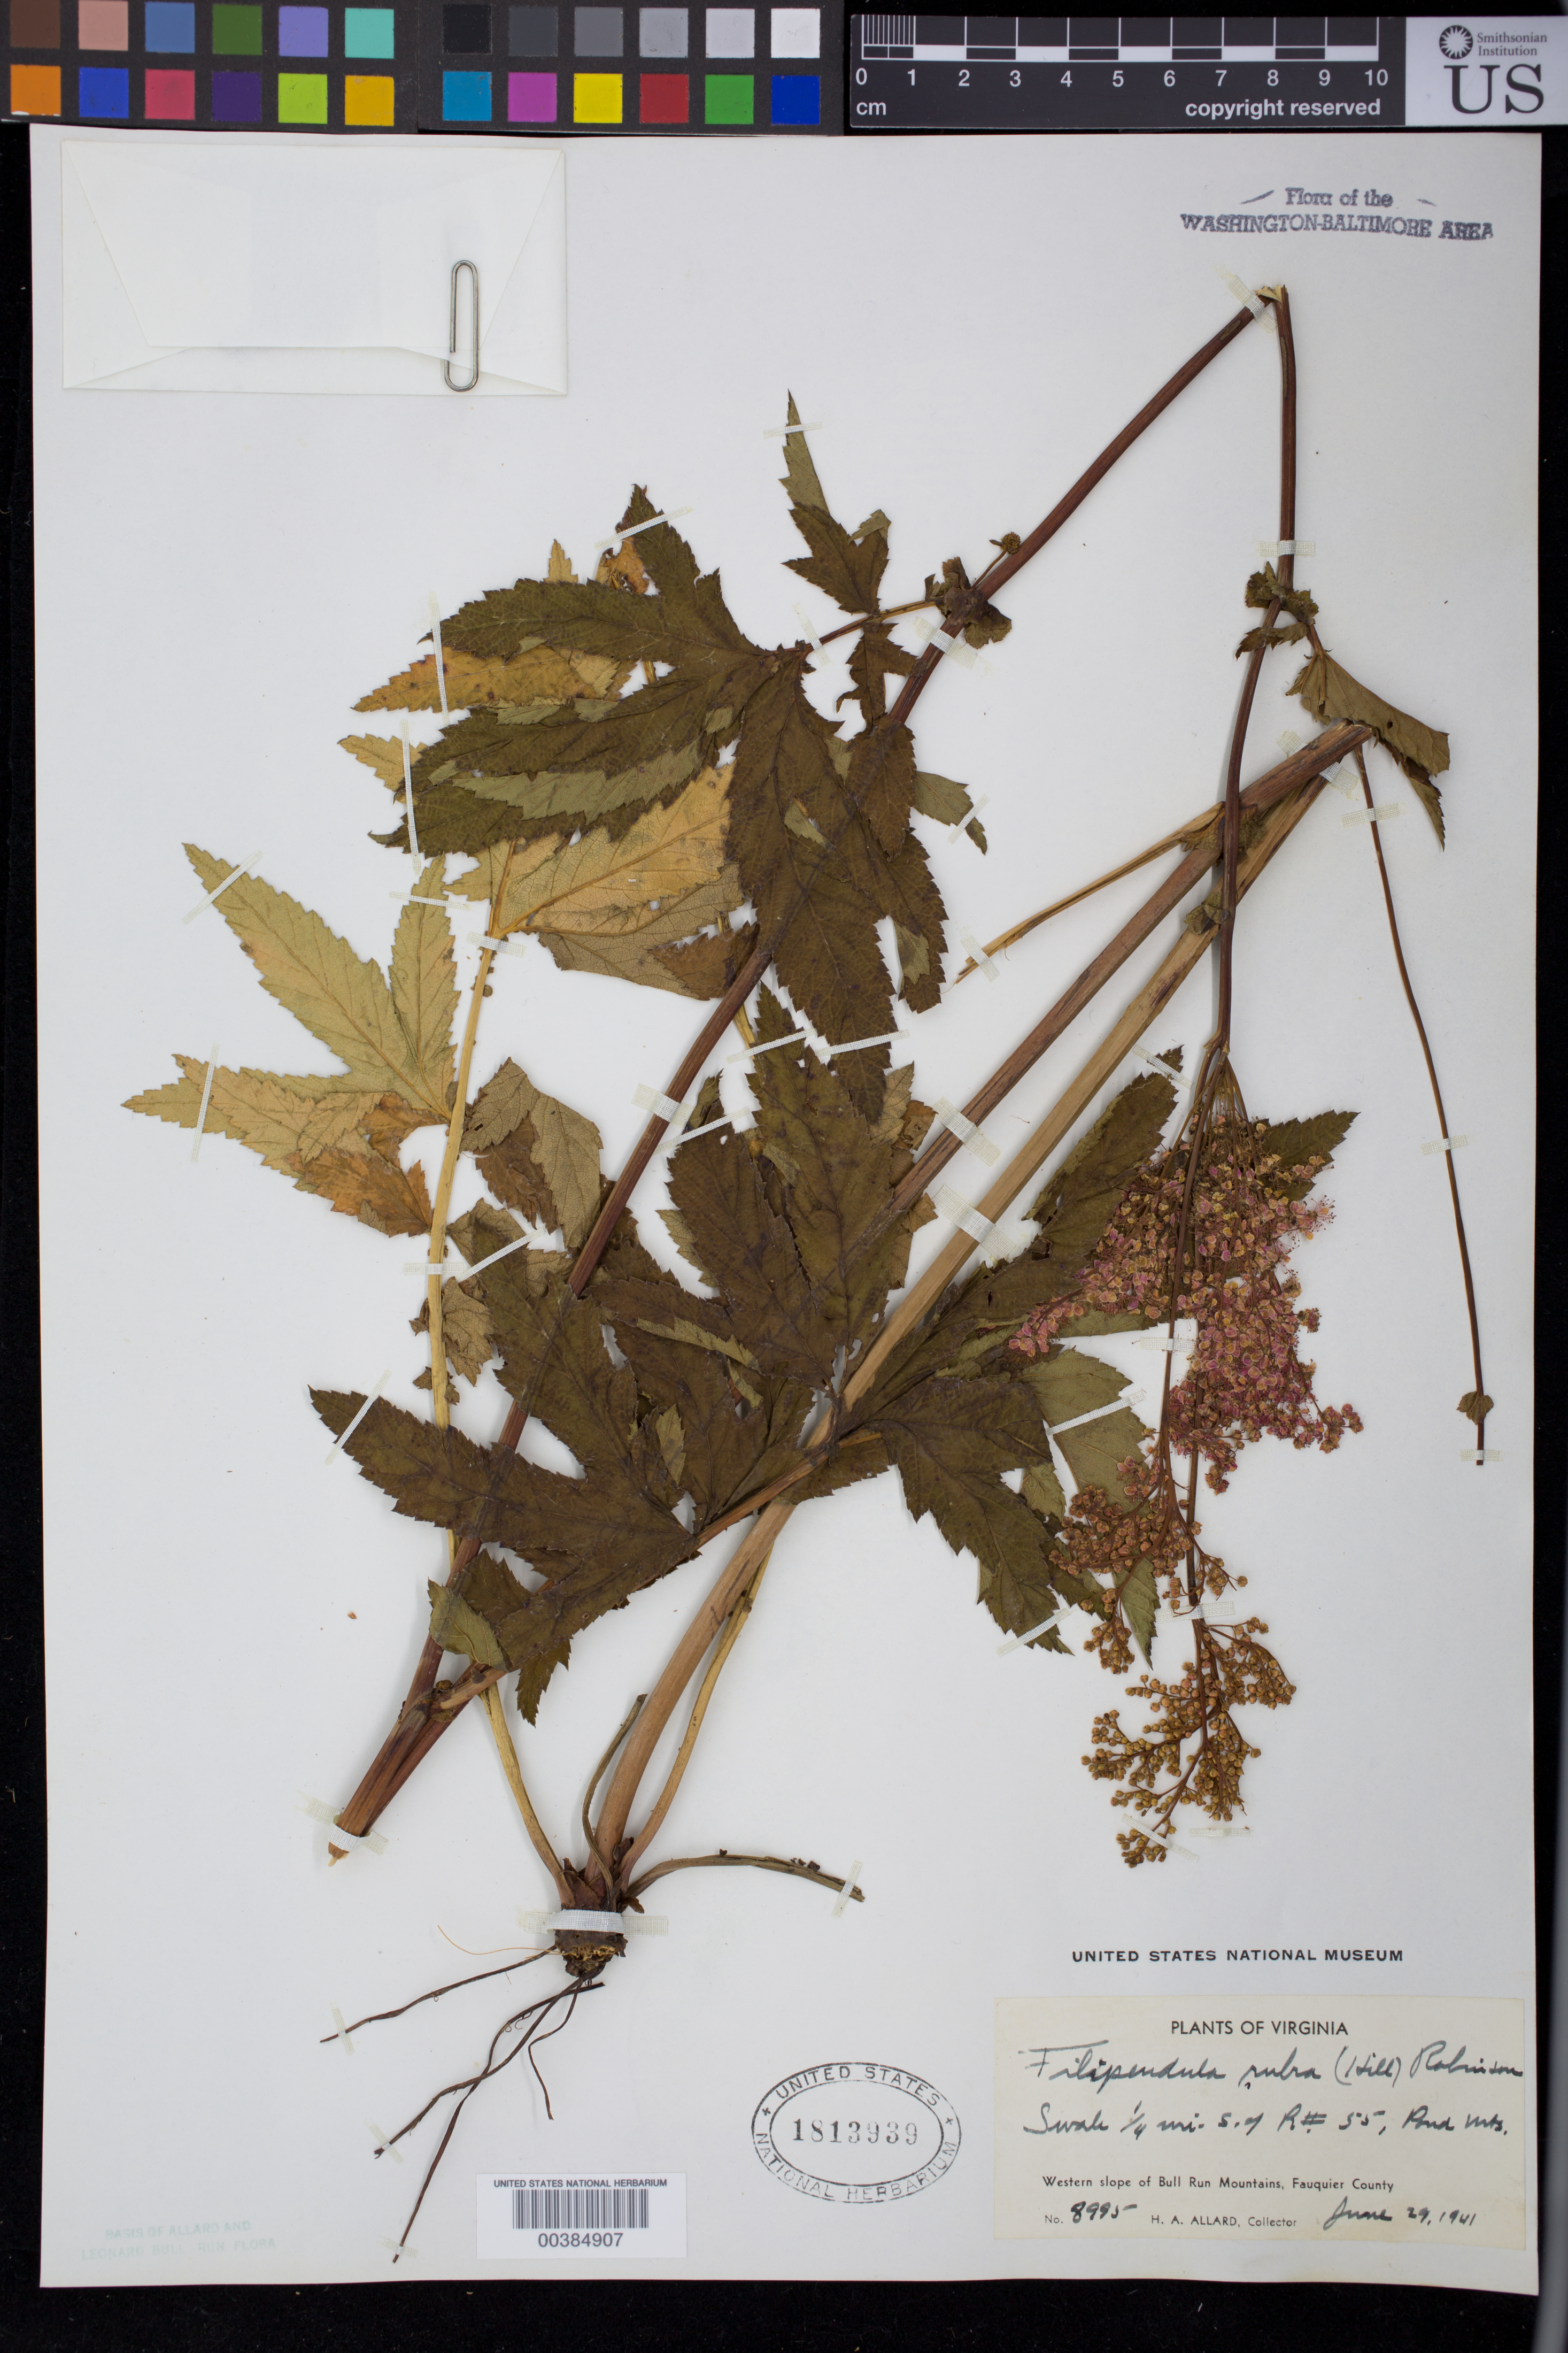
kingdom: Plantae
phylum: Tracheophyta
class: Magnoliopsida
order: Rosales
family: Rosaceae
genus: Filipendula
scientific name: Filipendula rubra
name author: (Hill) B.L. Rob.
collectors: H. A. Allard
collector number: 8995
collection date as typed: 29 Jun 1941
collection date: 1941-06-29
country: United States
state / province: Virginia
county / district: Fauquier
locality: South of Route 55, Pond Mountains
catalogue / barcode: US 1813939